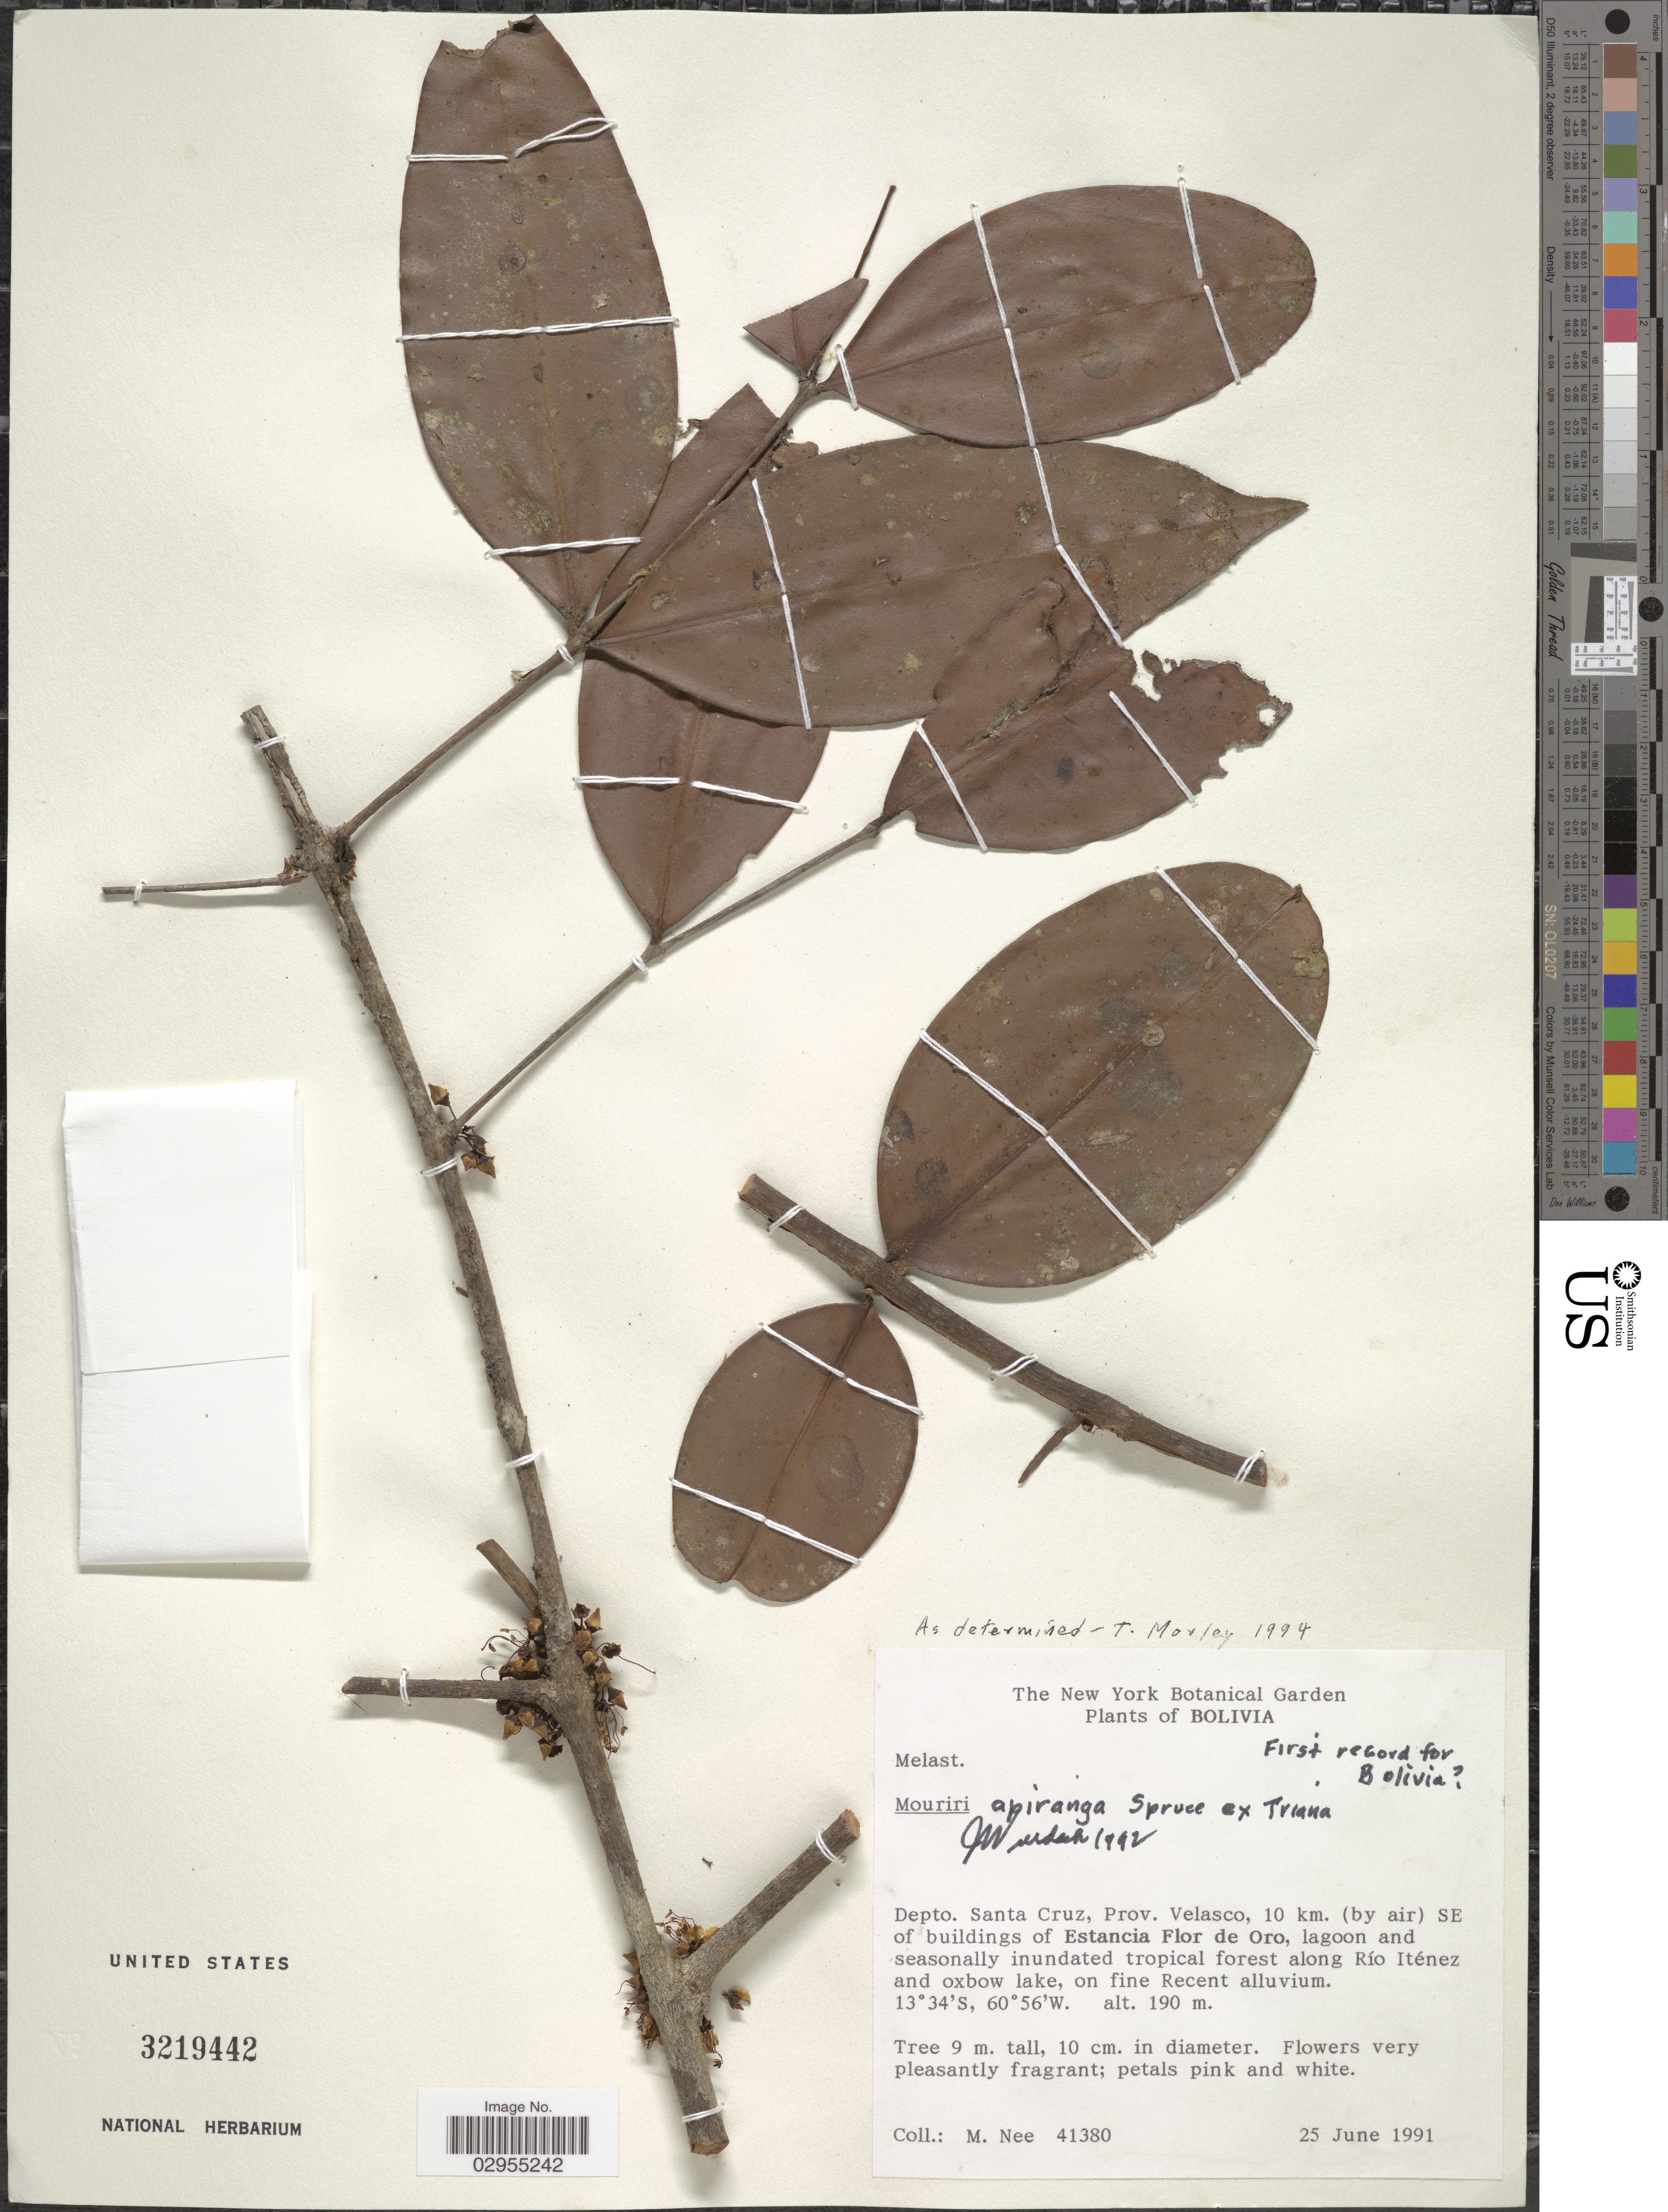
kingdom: Plantae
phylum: Tracheophyta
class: Magnoliopsida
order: Myrtales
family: Melastomataceae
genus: Mouriri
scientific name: Mouriri acutiflora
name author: Naudin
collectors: M. Nee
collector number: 41380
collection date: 1991-06-25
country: Bolivia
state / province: Santa Cruz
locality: Depto. Santa Cruz, Prov. Velasco, 10 km. (by air) SE of buildings of Estancia Flor de Oro, lagoon and seasonally inundated tropical forest along Río Iténez and oxbow lake.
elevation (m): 190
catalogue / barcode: US 3219442